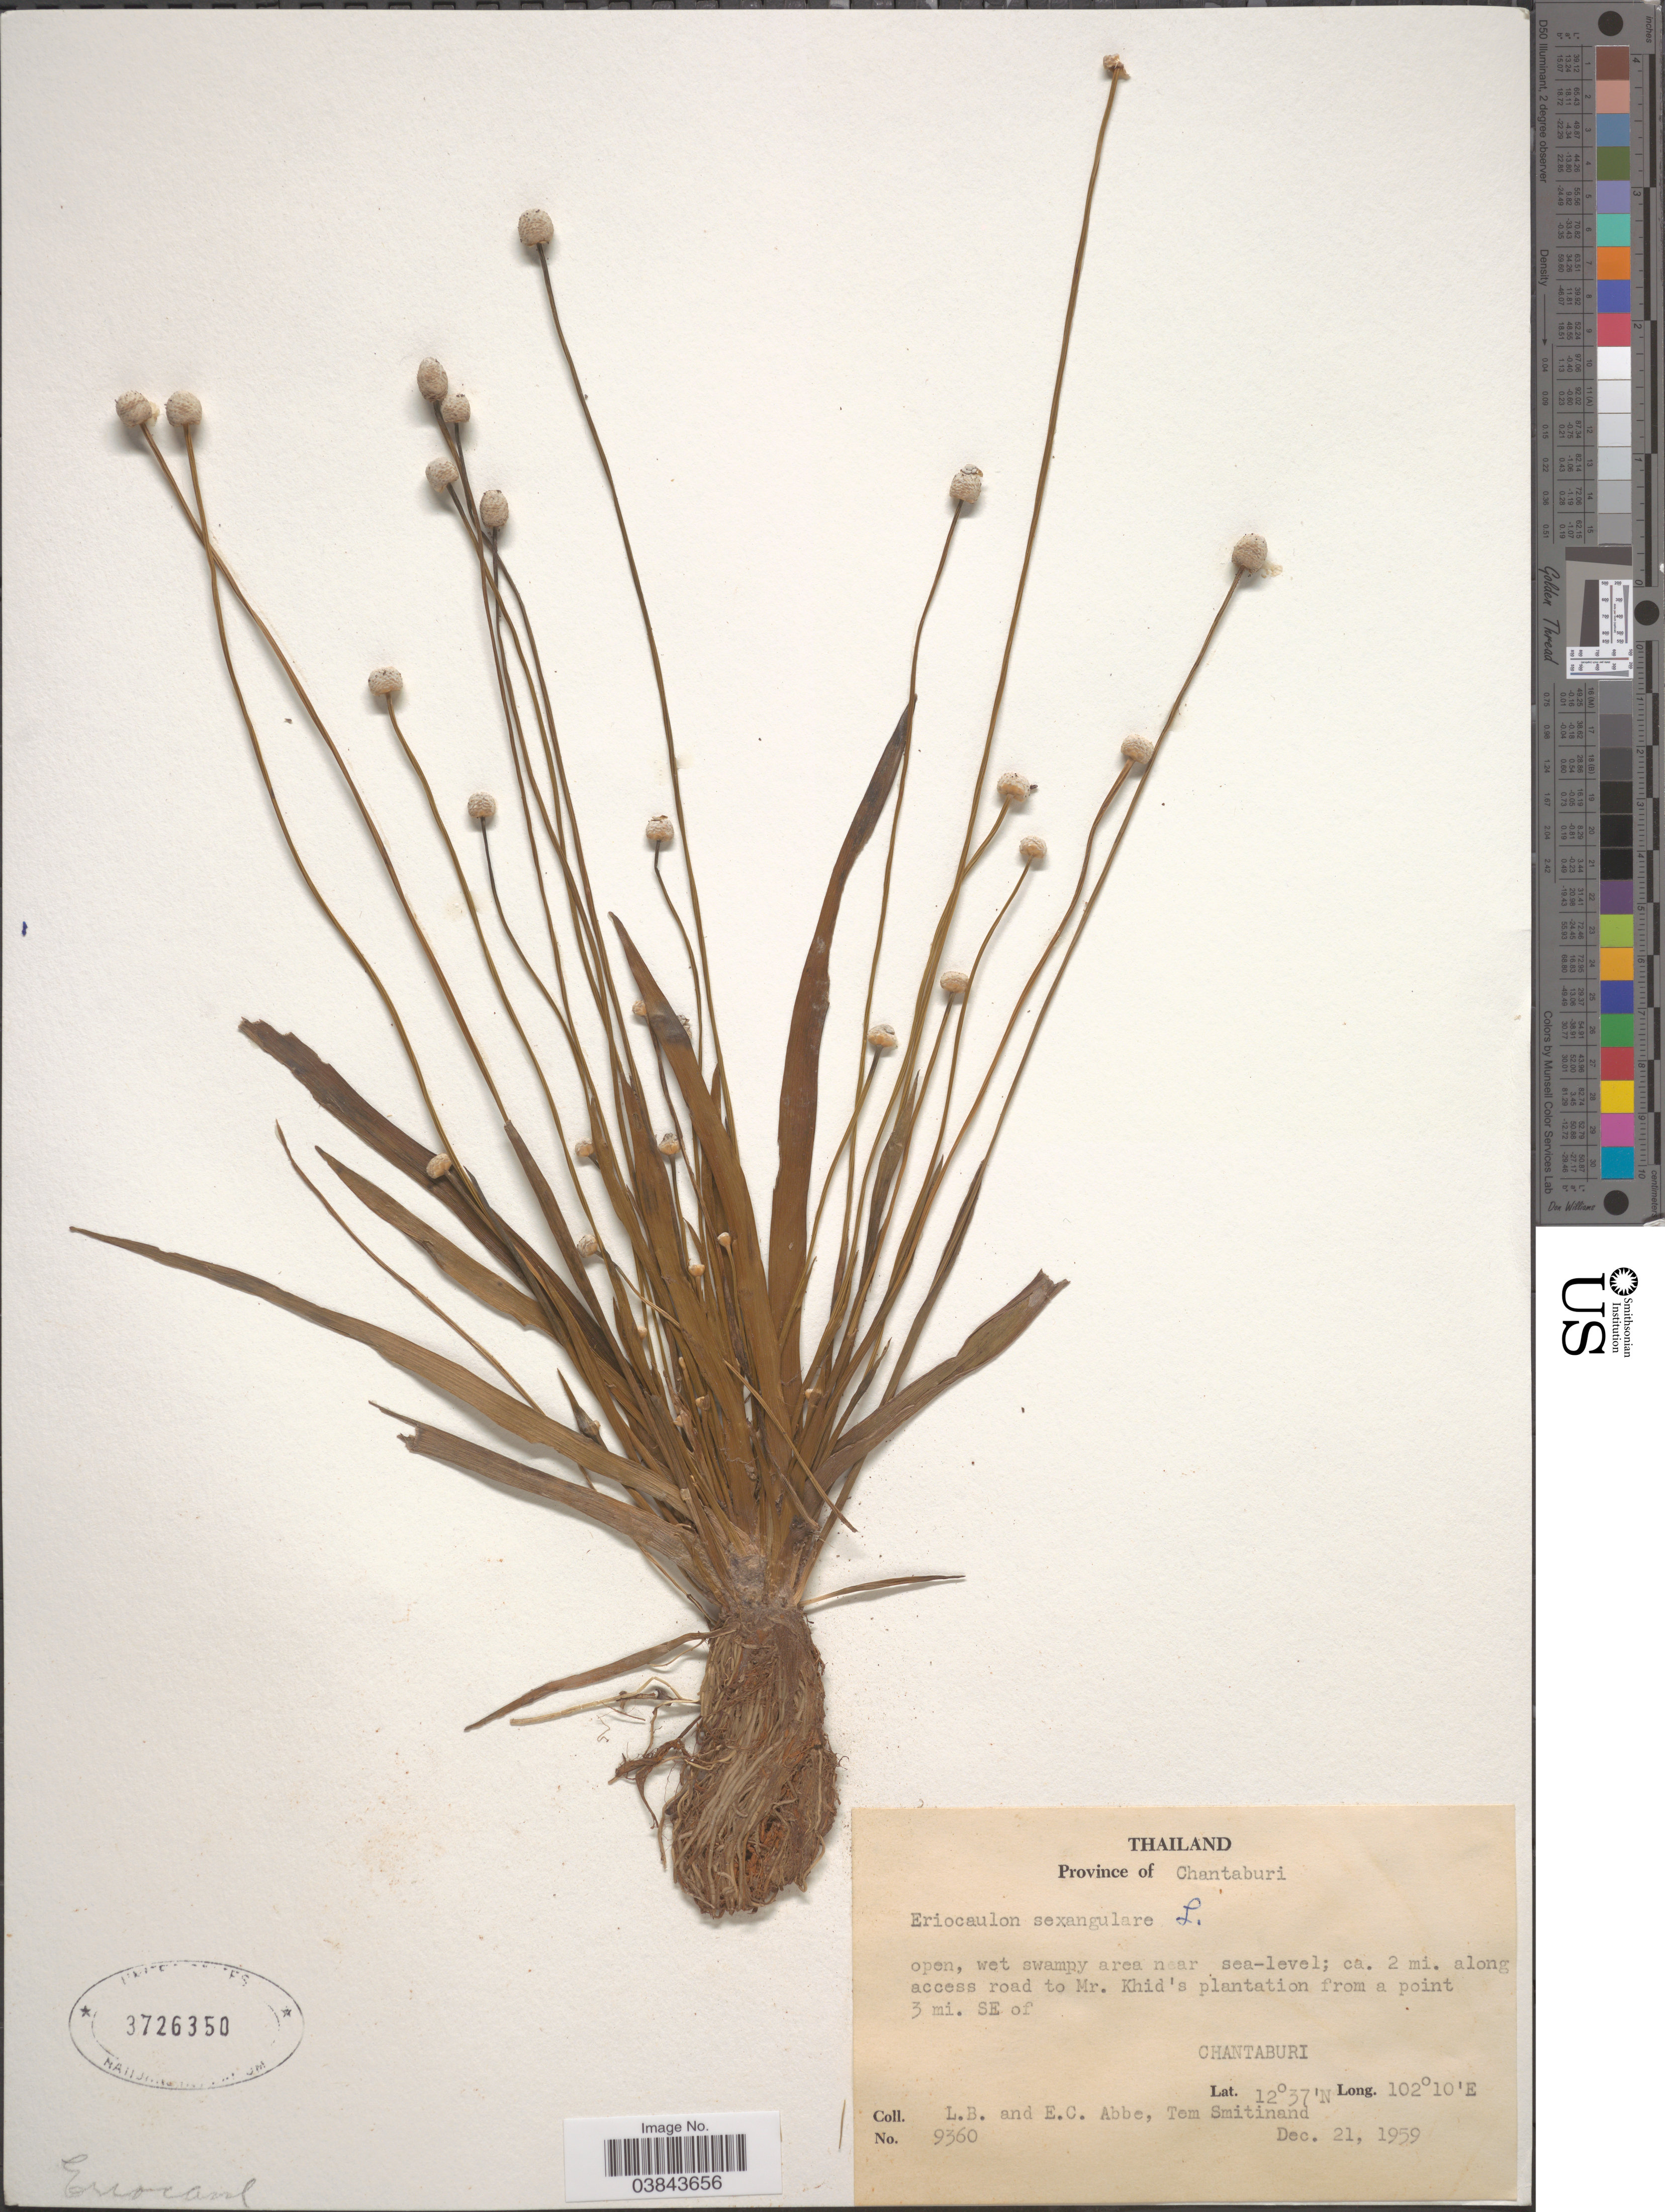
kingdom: Plantae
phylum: Tracheophyta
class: Liliopsida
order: Poales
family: Eriocaulaceae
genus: Eriocaulon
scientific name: Eriocaulon sexangulare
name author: L.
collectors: L. B. Abbe, E. C. Abbe & T. Smitinand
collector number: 9360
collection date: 1959-12-21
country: Thailand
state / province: Chanthaburi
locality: Ca. 2 mi. along access road to Mr. Khid's plantation from a point 3 mi. SE of Chantaburi.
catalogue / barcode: US 3726350